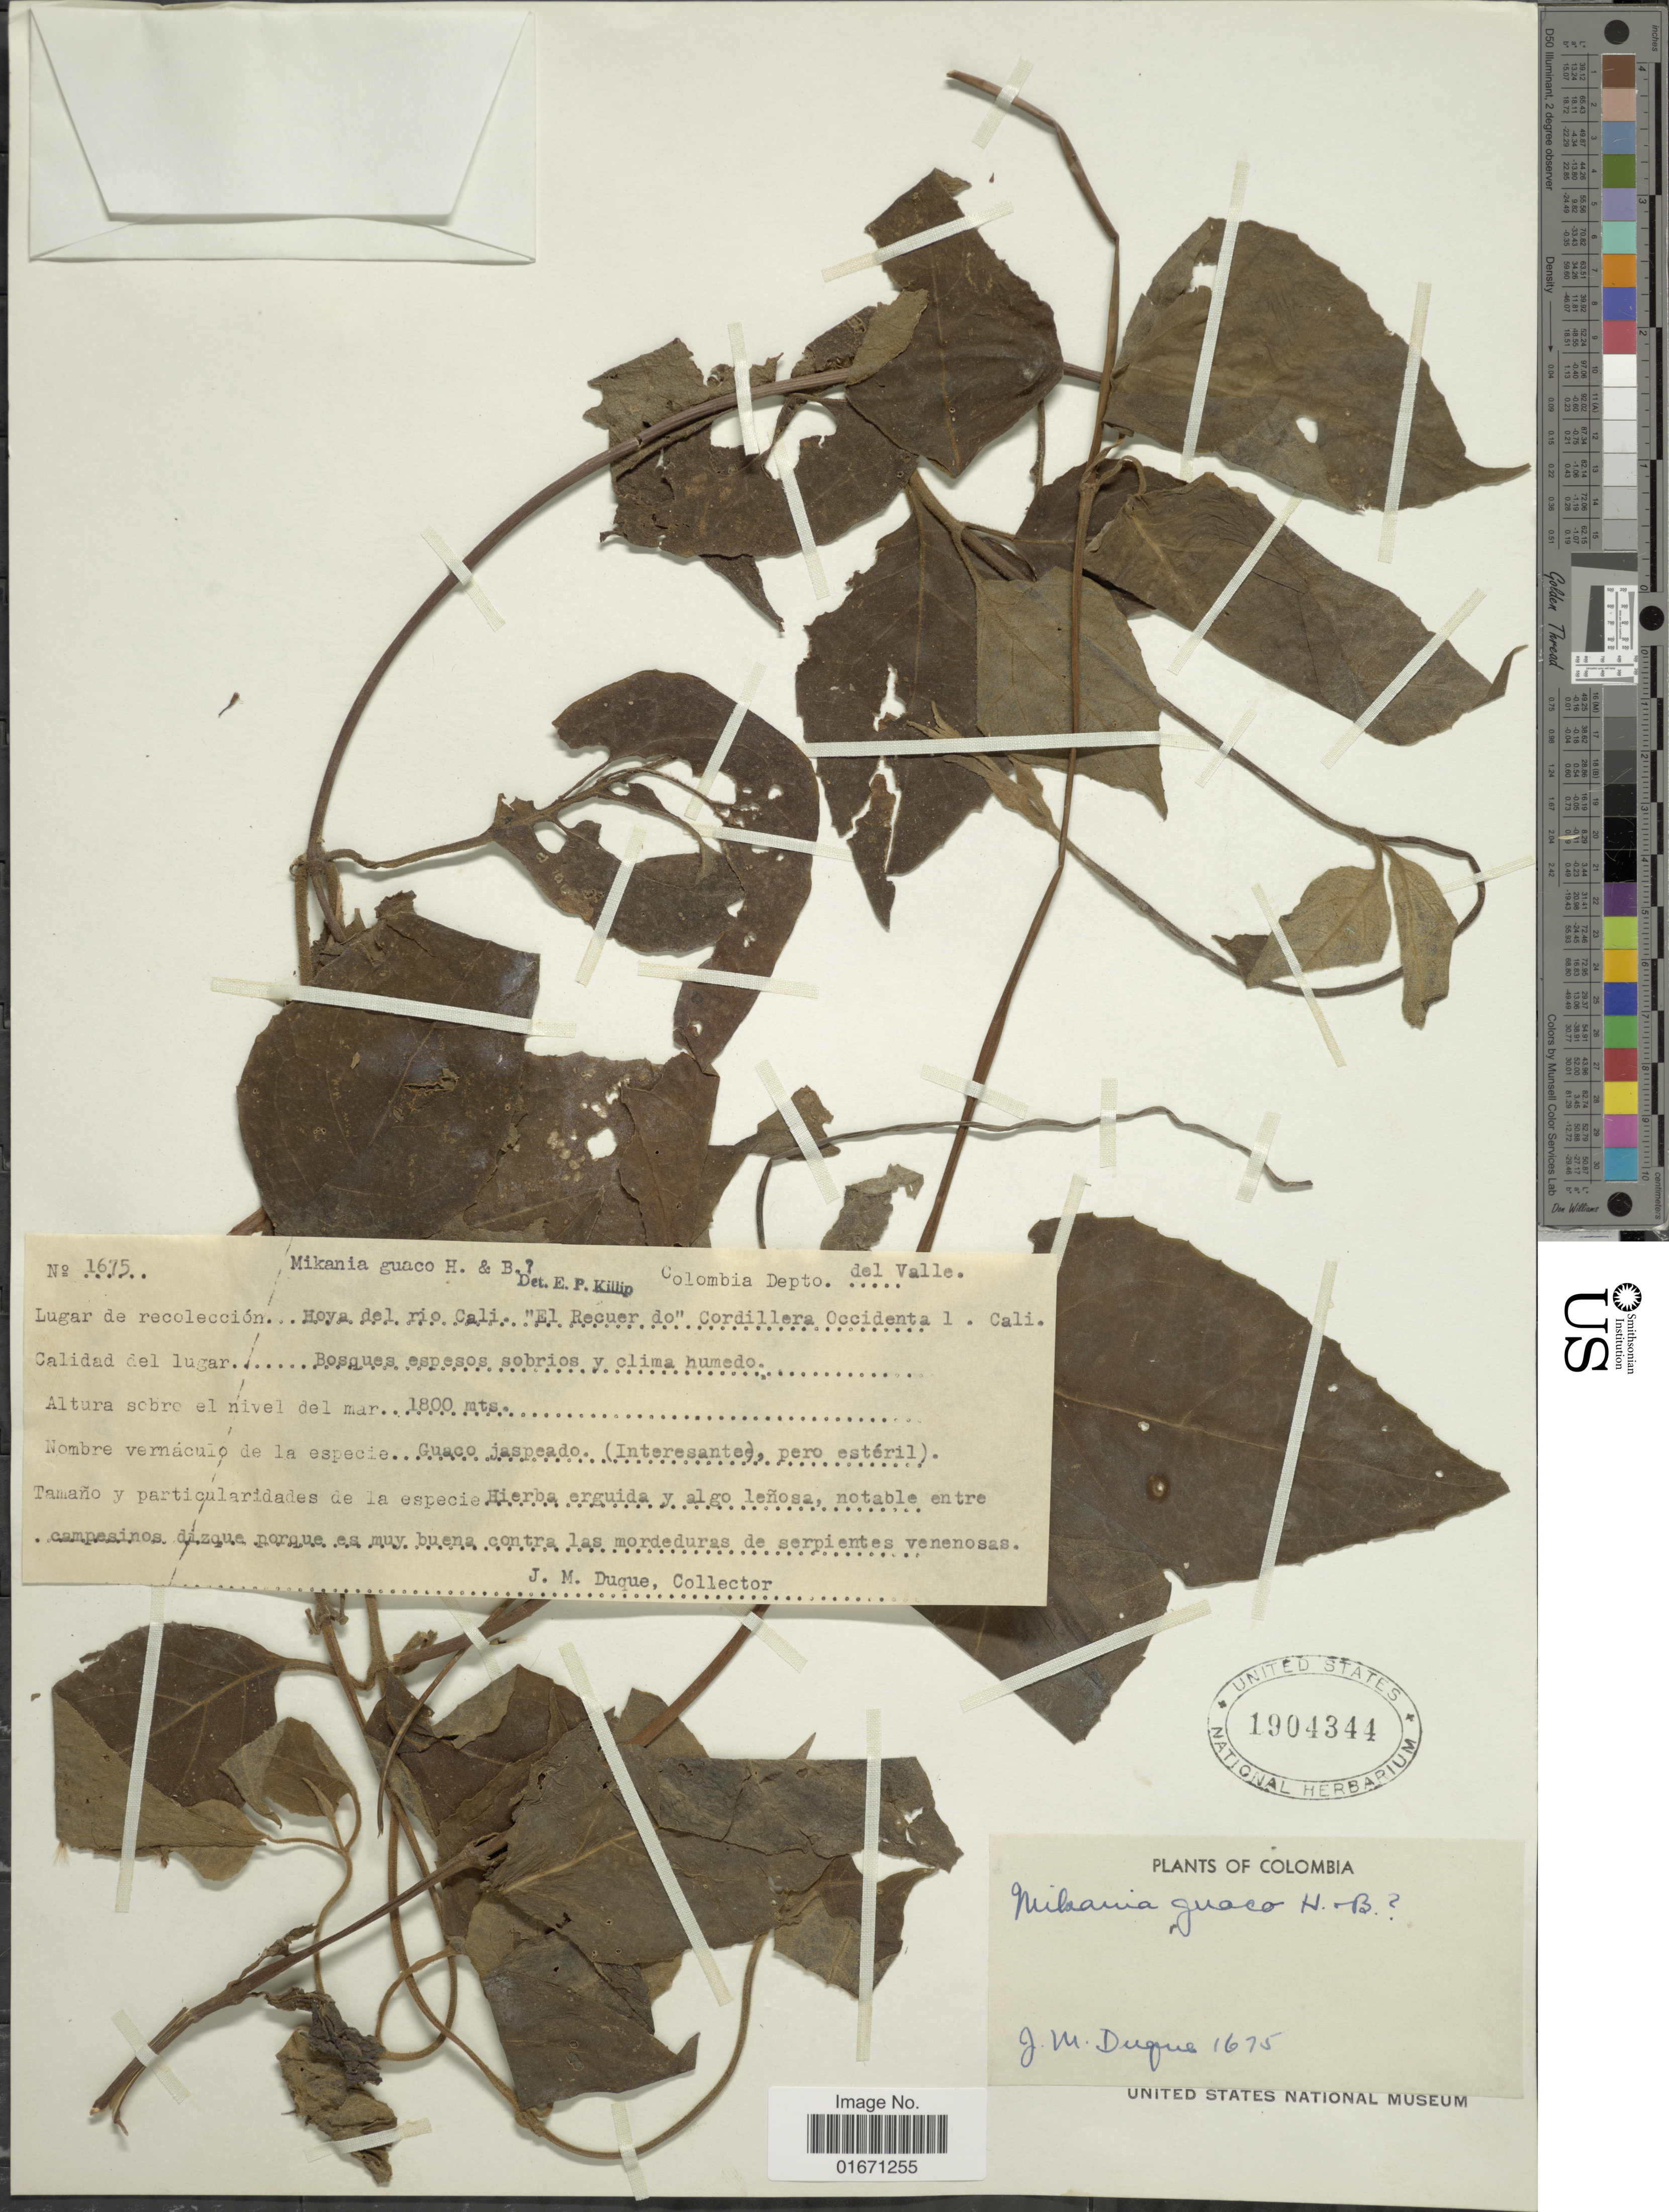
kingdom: Plantae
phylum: Tracheophyta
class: Magnoliopsida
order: Asterales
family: Asteraceae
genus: Mikania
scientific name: Mikania guaco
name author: Humb. & Bonpl.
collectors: J. Duque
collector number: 1675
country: Colombia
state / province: Valle del Cauca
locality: Depto. del Valle, hoya del Rio Cali, El Recuer do Cordillera Occidental, Cali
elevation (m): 1800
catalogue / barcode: US 1904344